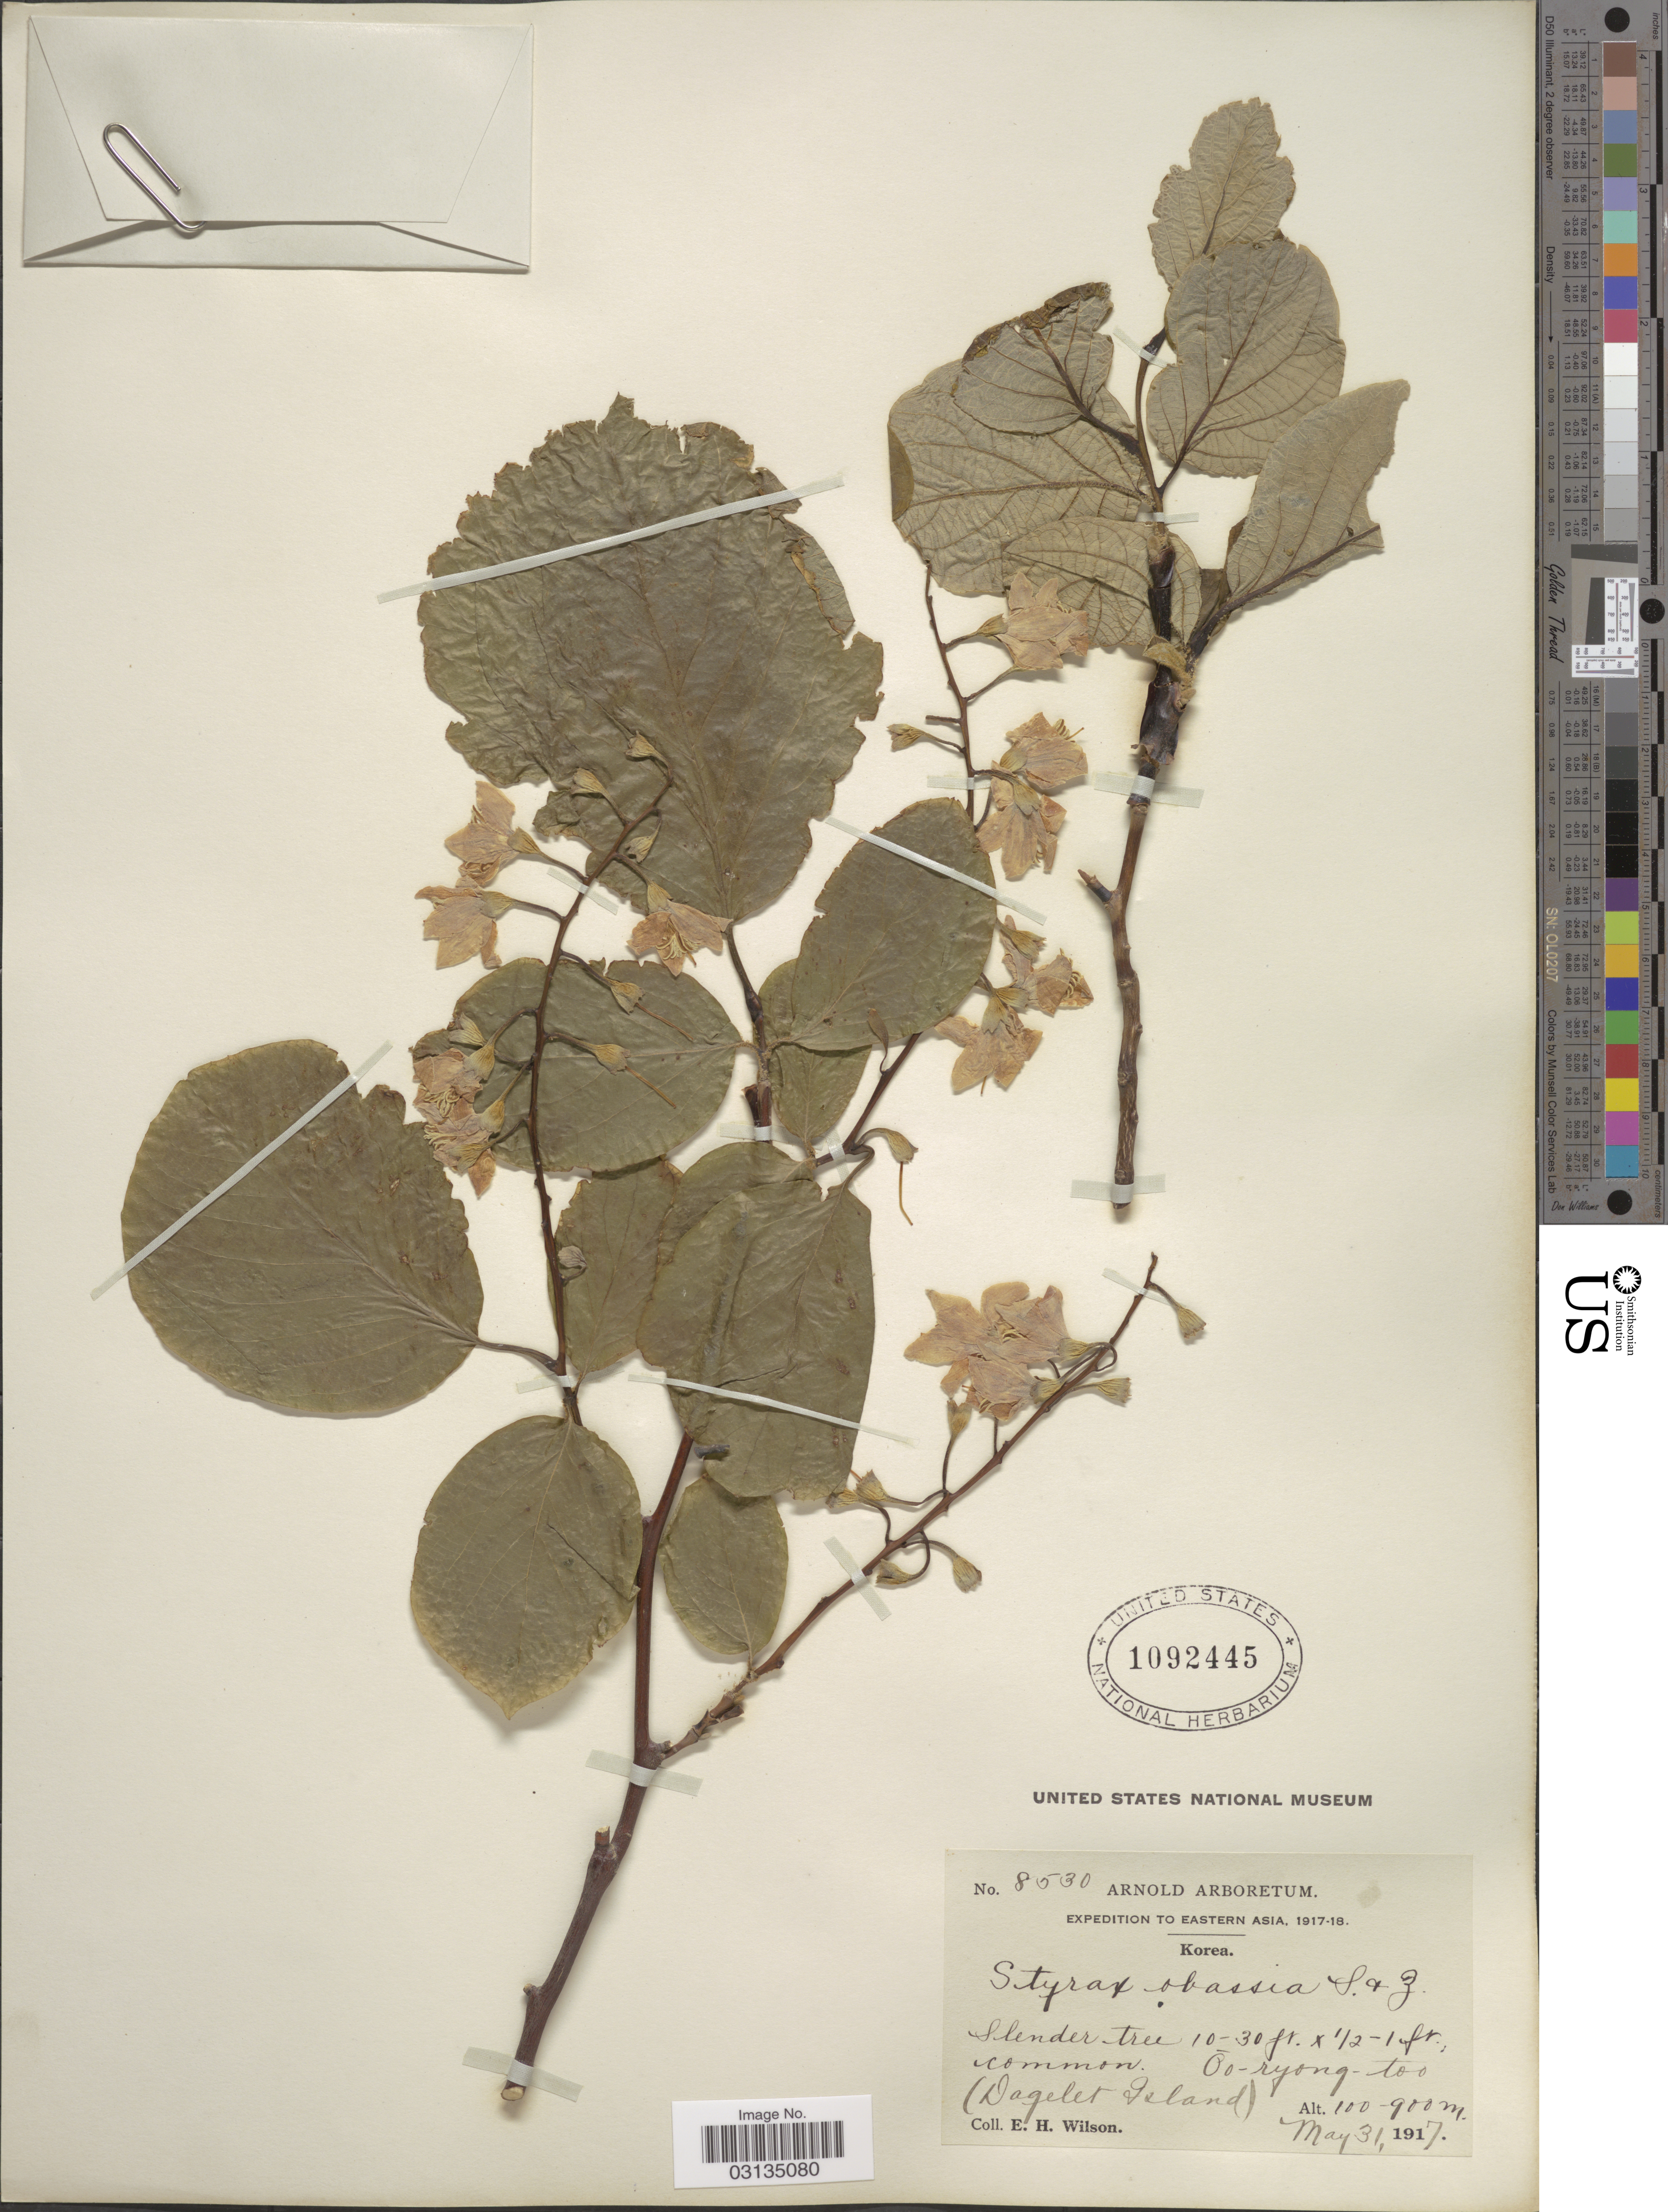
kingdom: Plantae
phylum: Tracheophyta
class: Magnoliopsida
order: Ericales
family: Styracaceae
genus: Styrax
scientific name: Styrax obassia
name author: Siebold & Zucc.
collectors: E. Wilson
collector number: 8530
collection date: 1917-05-31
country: South Korea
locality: Eastern Asia, Korea, Oo-ryong-too, (Dagelet Island).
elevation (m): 100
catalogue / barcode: US 1092445